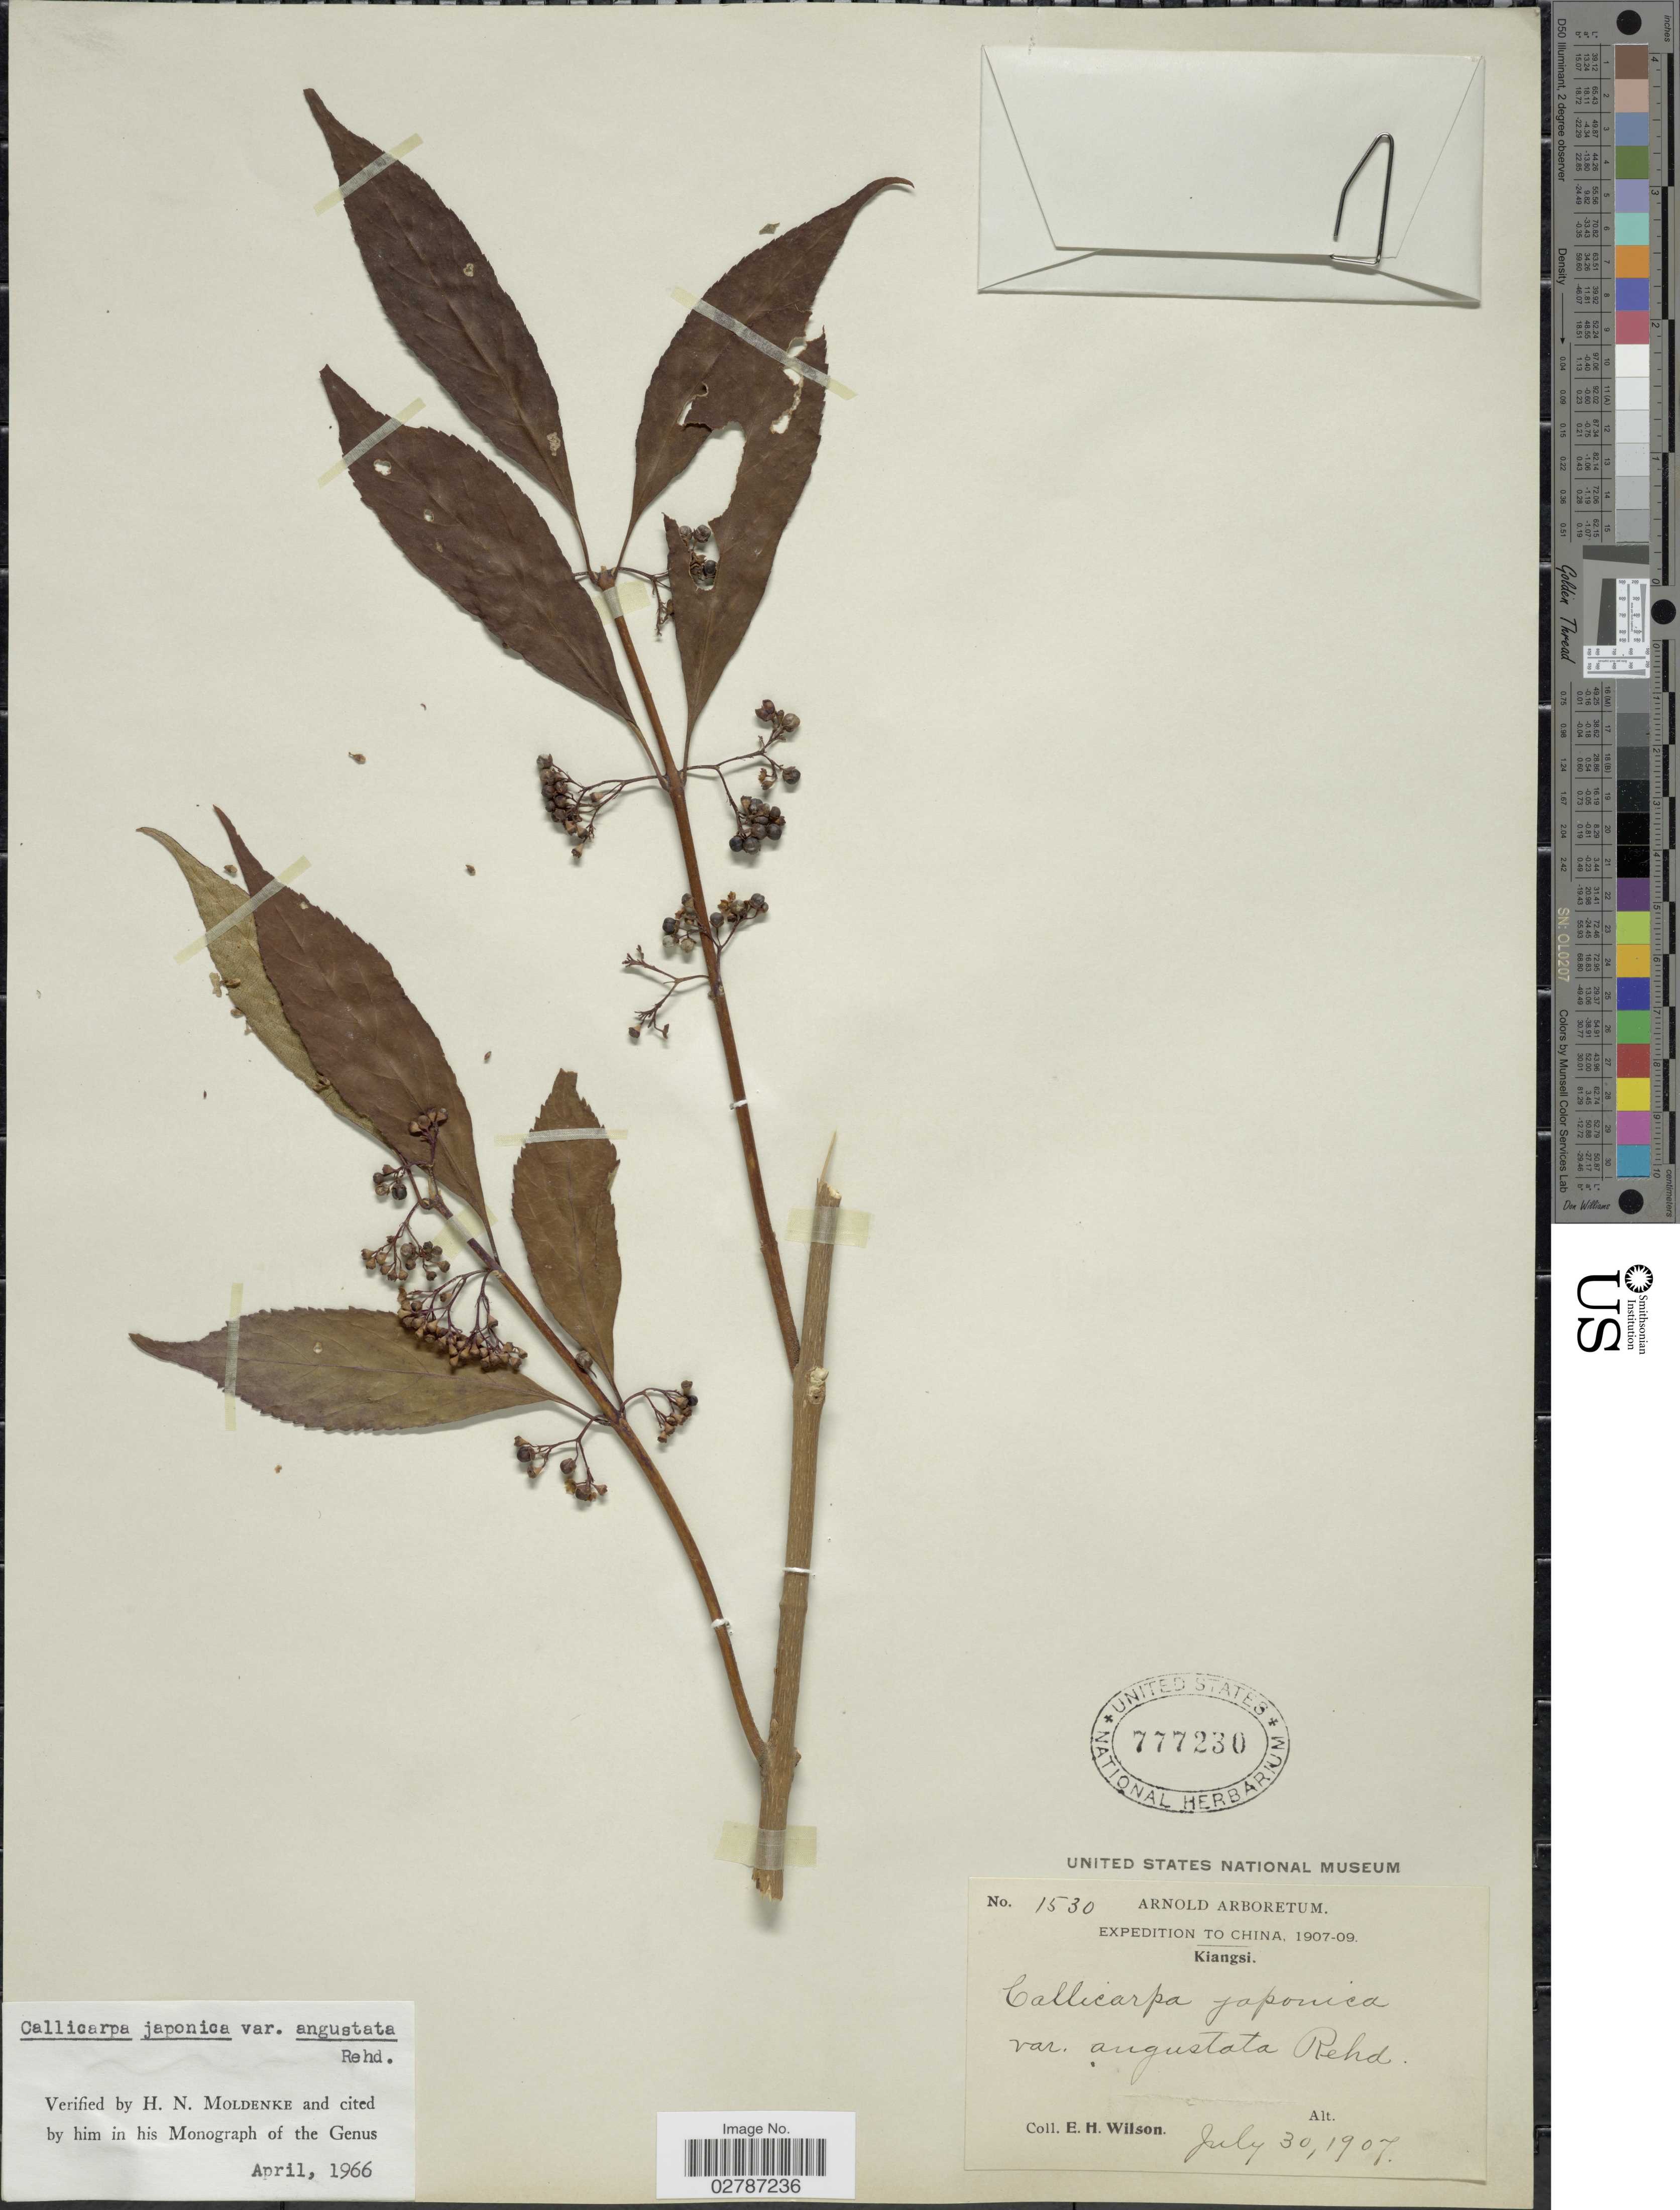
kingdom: Plantae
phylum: Tracheophyta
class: Magnoliopsida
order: Lamiales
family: Lamiaceae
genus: Callicarpa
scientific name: Callicarpa japonica var. angustata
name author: Rehder in Sarg.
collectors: E. Wilson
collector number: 1530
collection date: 1907-07-30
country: China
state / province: Jiangxi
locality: Kiangsi.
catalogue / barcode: US 777230